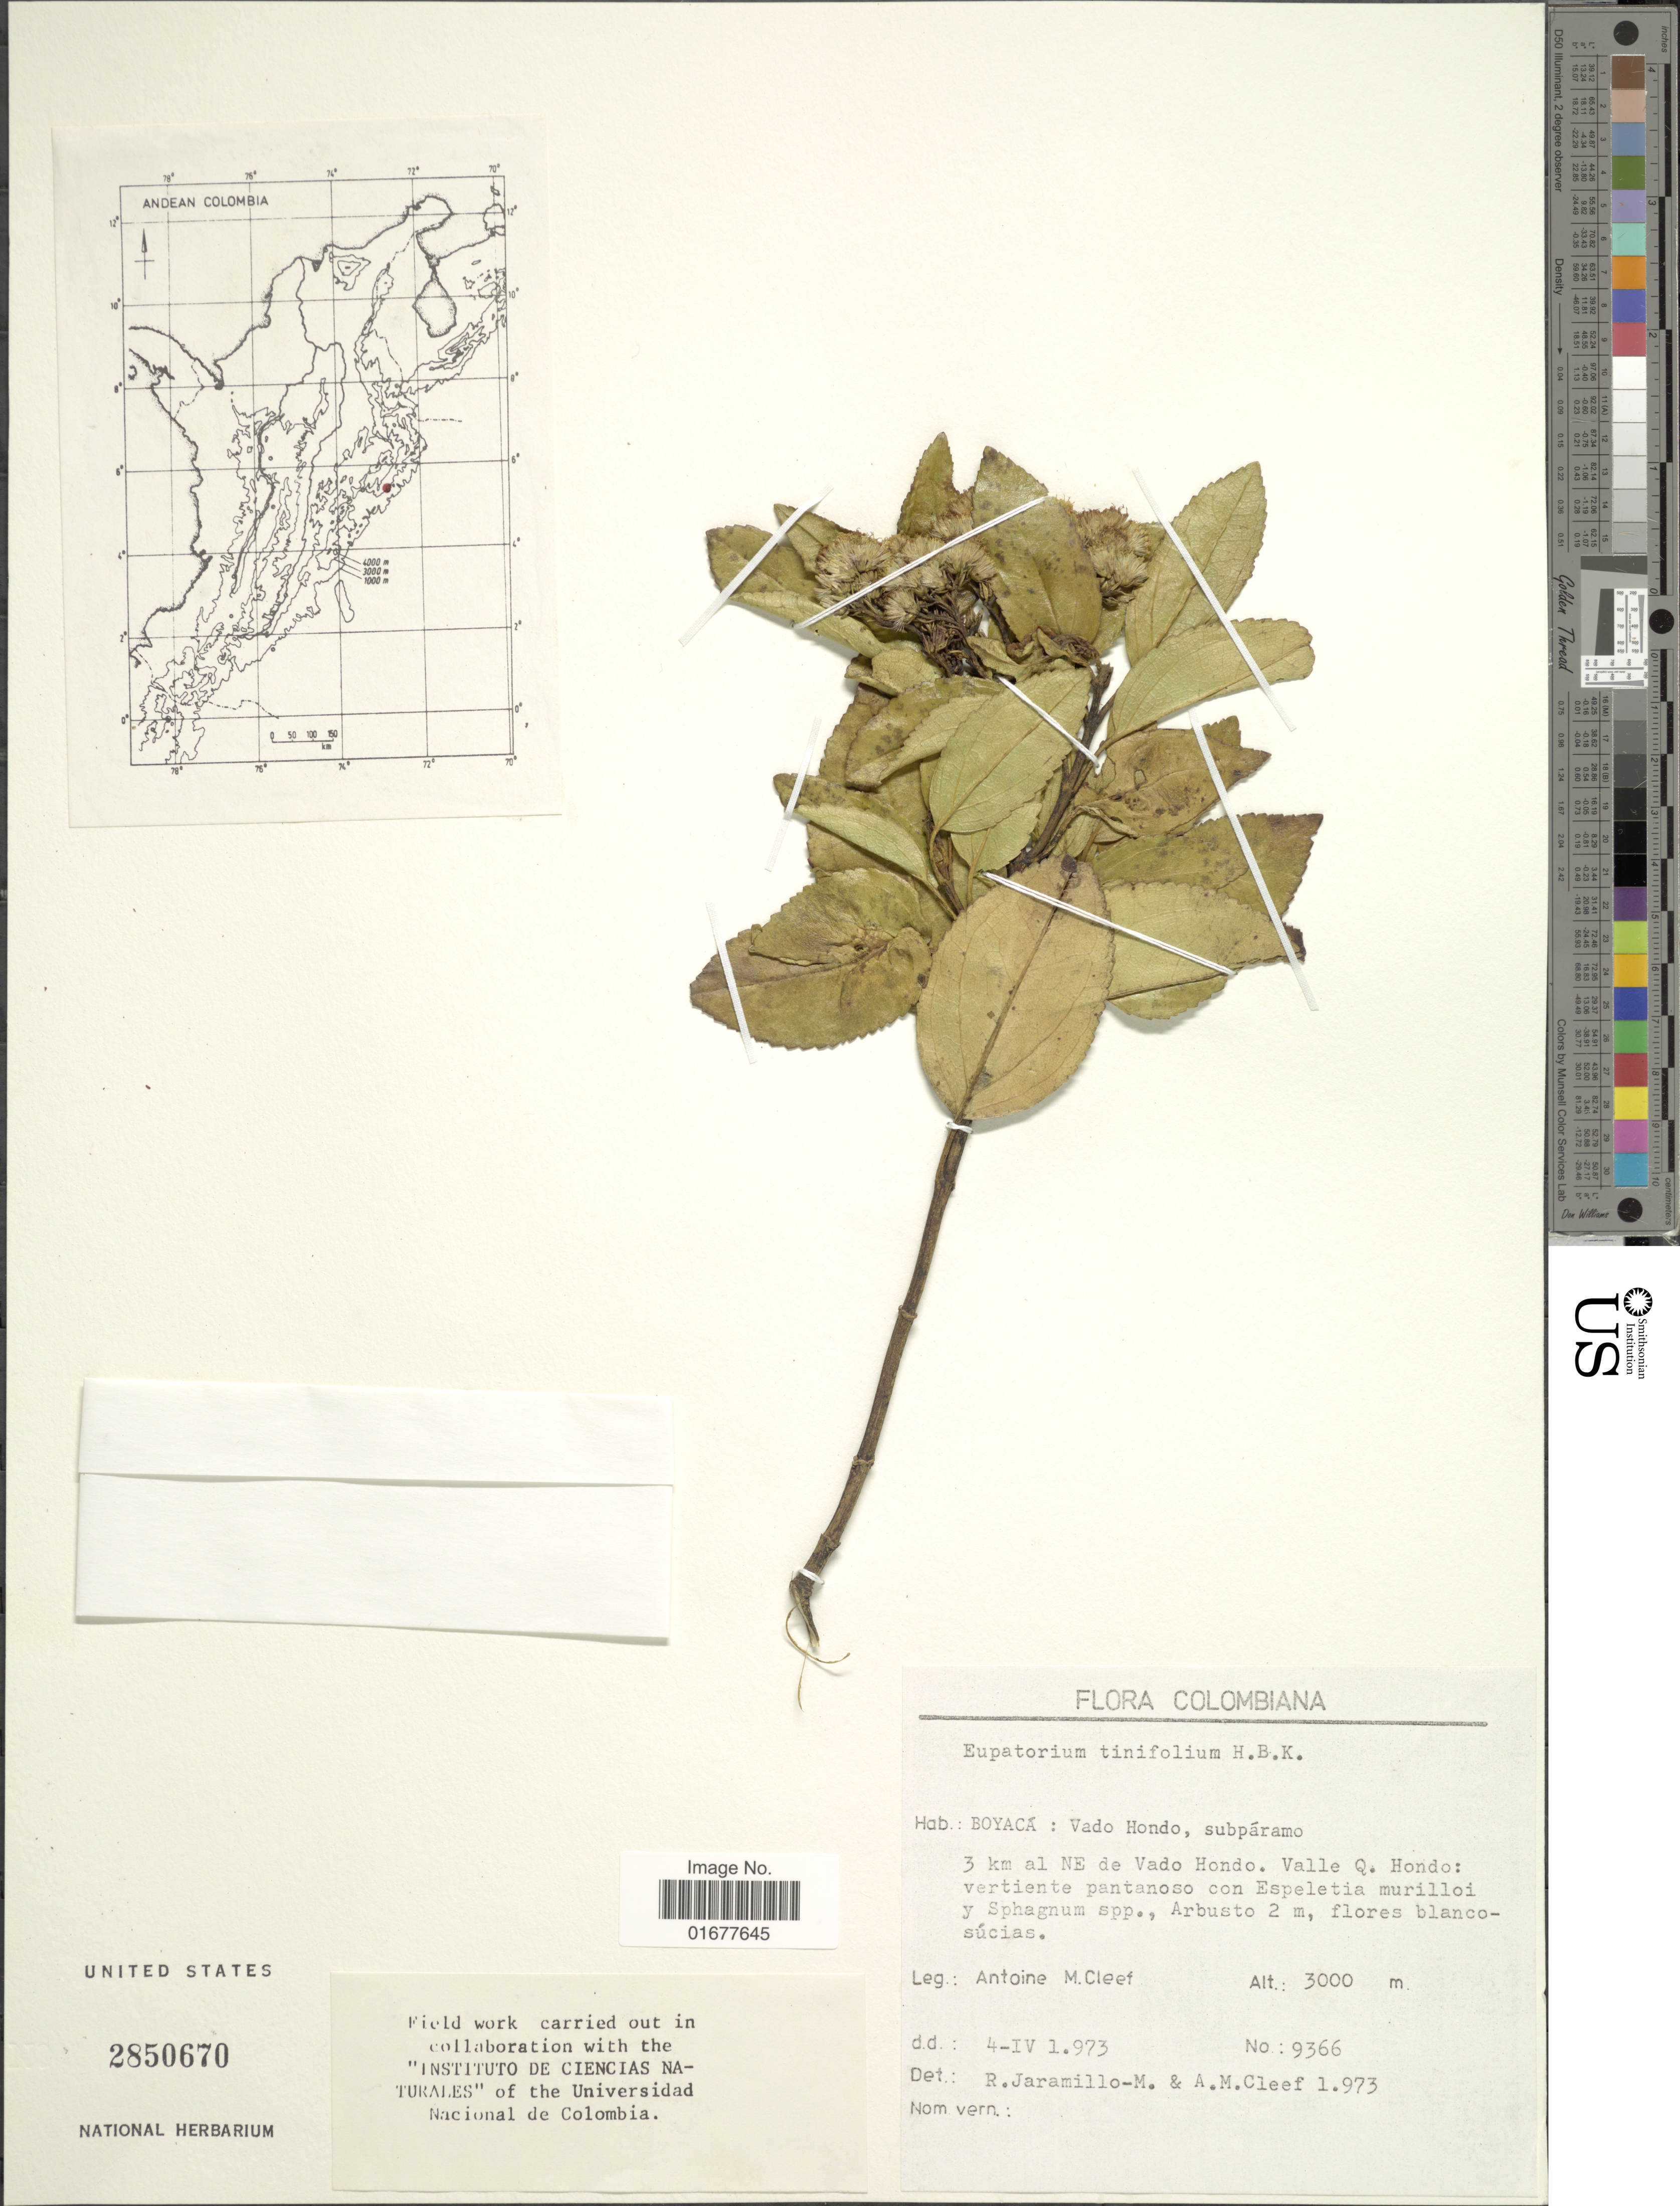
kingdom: Plantae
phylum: Tracheophyta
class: Magnoliopsida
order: Asterales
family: Asteraceae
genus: Ageratina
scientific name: Ageratina tinifolia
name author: (Kunth) R.M. King & H. Rob.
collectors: A. M. Cleef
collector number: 9366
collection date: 1973-04-04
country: Colombia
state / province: Boyacá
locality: Vado Hondo, subparamo, 3 km al NE de Vado Hondo, Valle Q. Hondo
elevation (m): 3000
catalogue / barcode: US 2850670